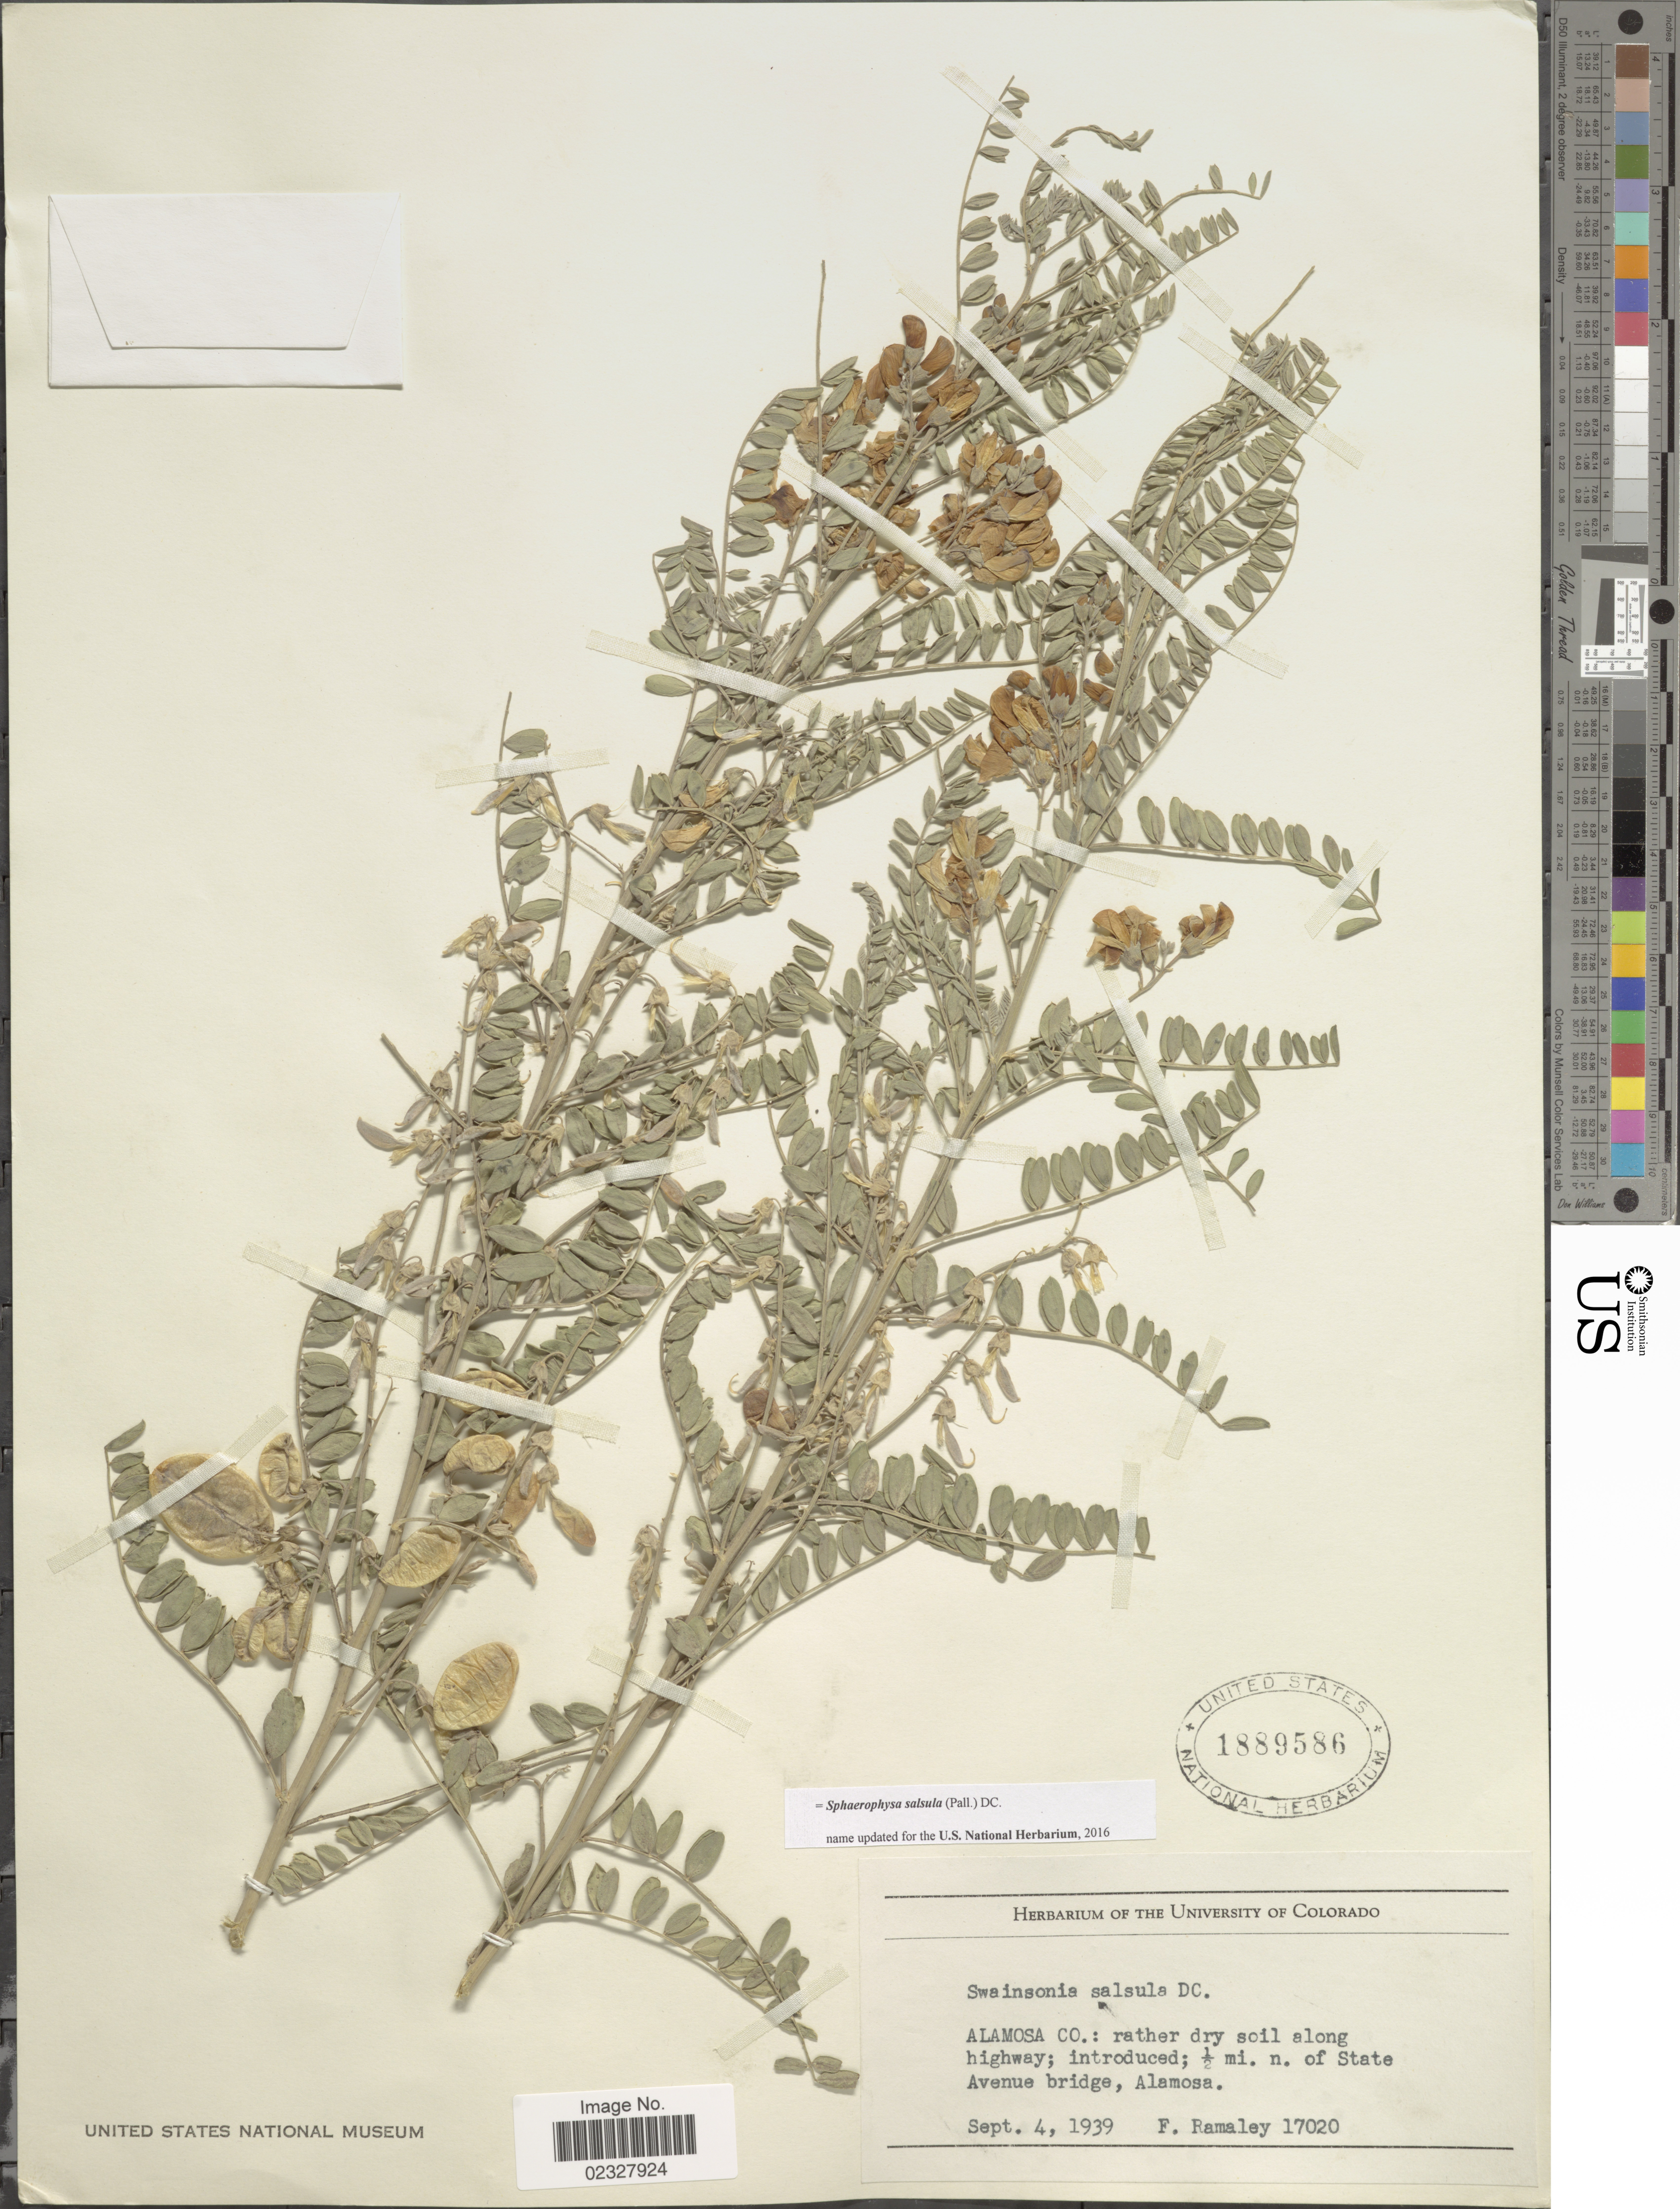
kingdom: Plantae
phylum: Tracheophyta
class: Magnoliopsida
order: Fabales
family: Fabaceae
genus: Sphaerophysa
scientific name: Sphaerophysa salsula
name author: (Pall.) DC.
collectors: F. Ramaley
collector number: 17020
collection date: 1939-09-04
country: United States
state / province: Colorado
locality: Alamosa Co.: rather dry soil along highway; introduced; ½ mi. n. of State Avenue bridge, Alamosa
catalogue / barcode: US 1889586